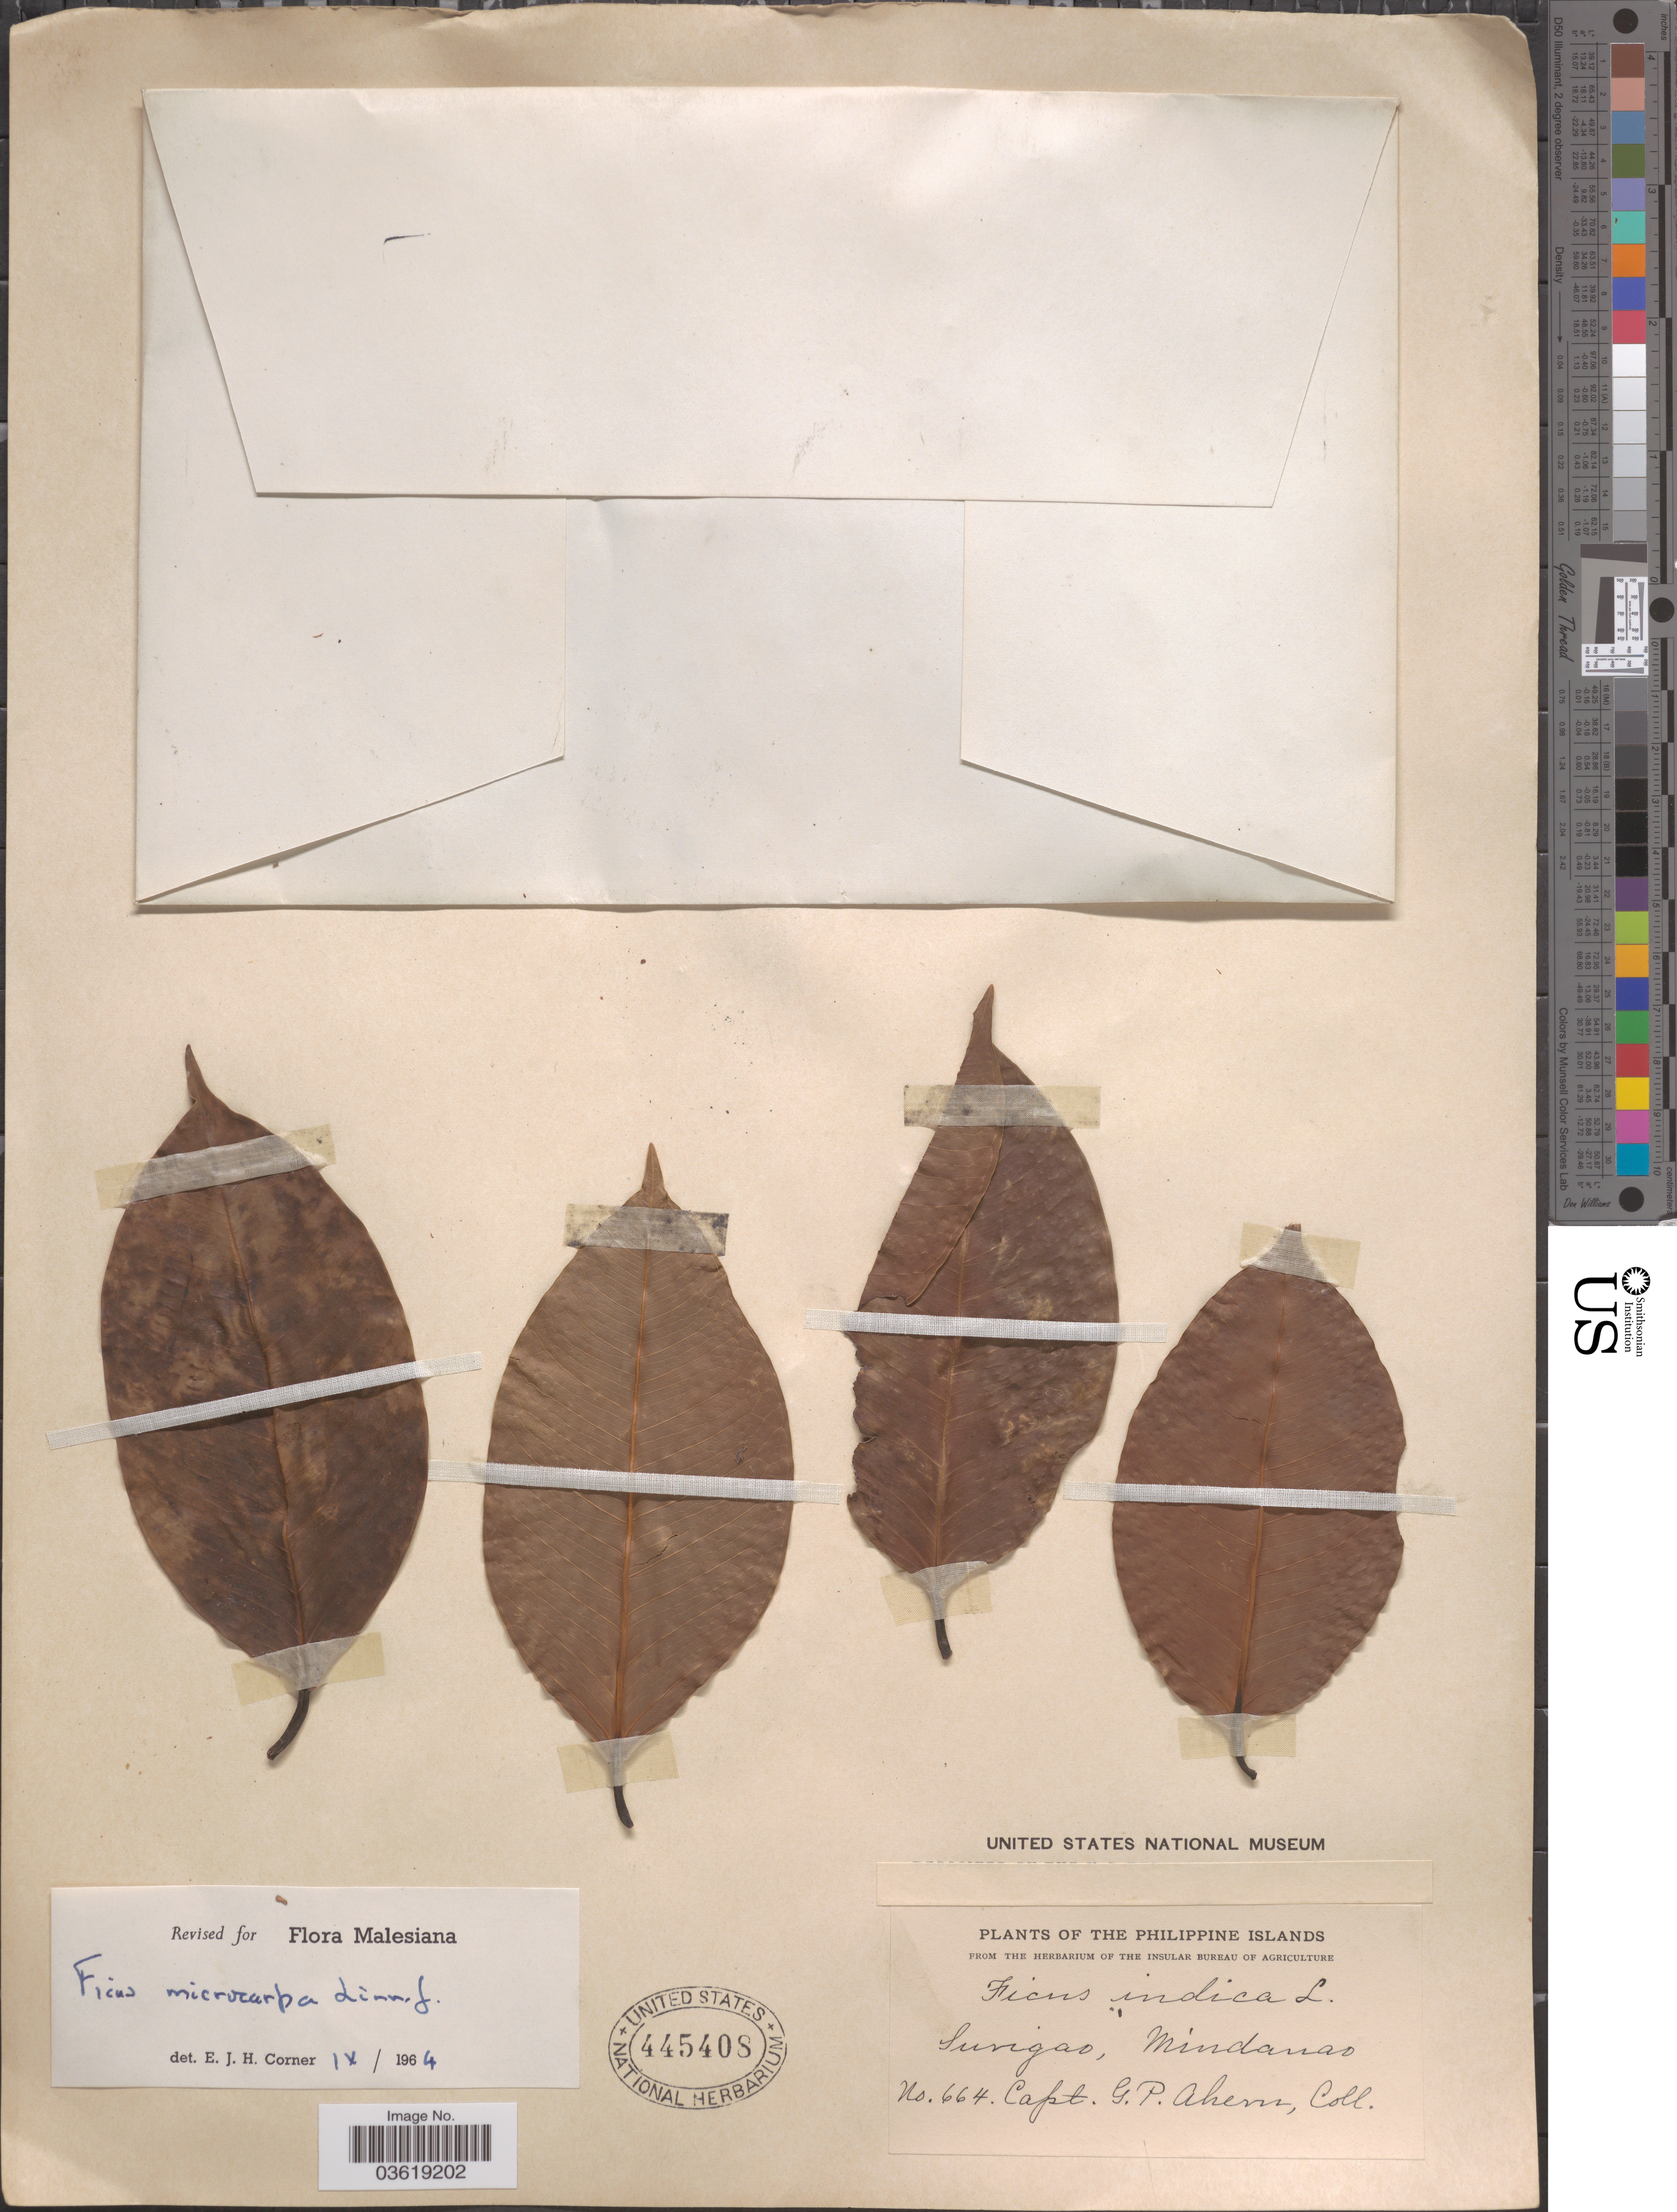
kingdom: Plantae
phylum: Tracheophyta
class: Magnoliopsida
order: Rosales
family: Moraceae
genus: Ficus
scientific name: Ficus microcarpa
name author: L. f.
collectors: G. Ahern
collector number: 664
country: Philippines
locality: The Philippine Islands. Surigao, Mindanao.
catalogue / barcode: US 445408